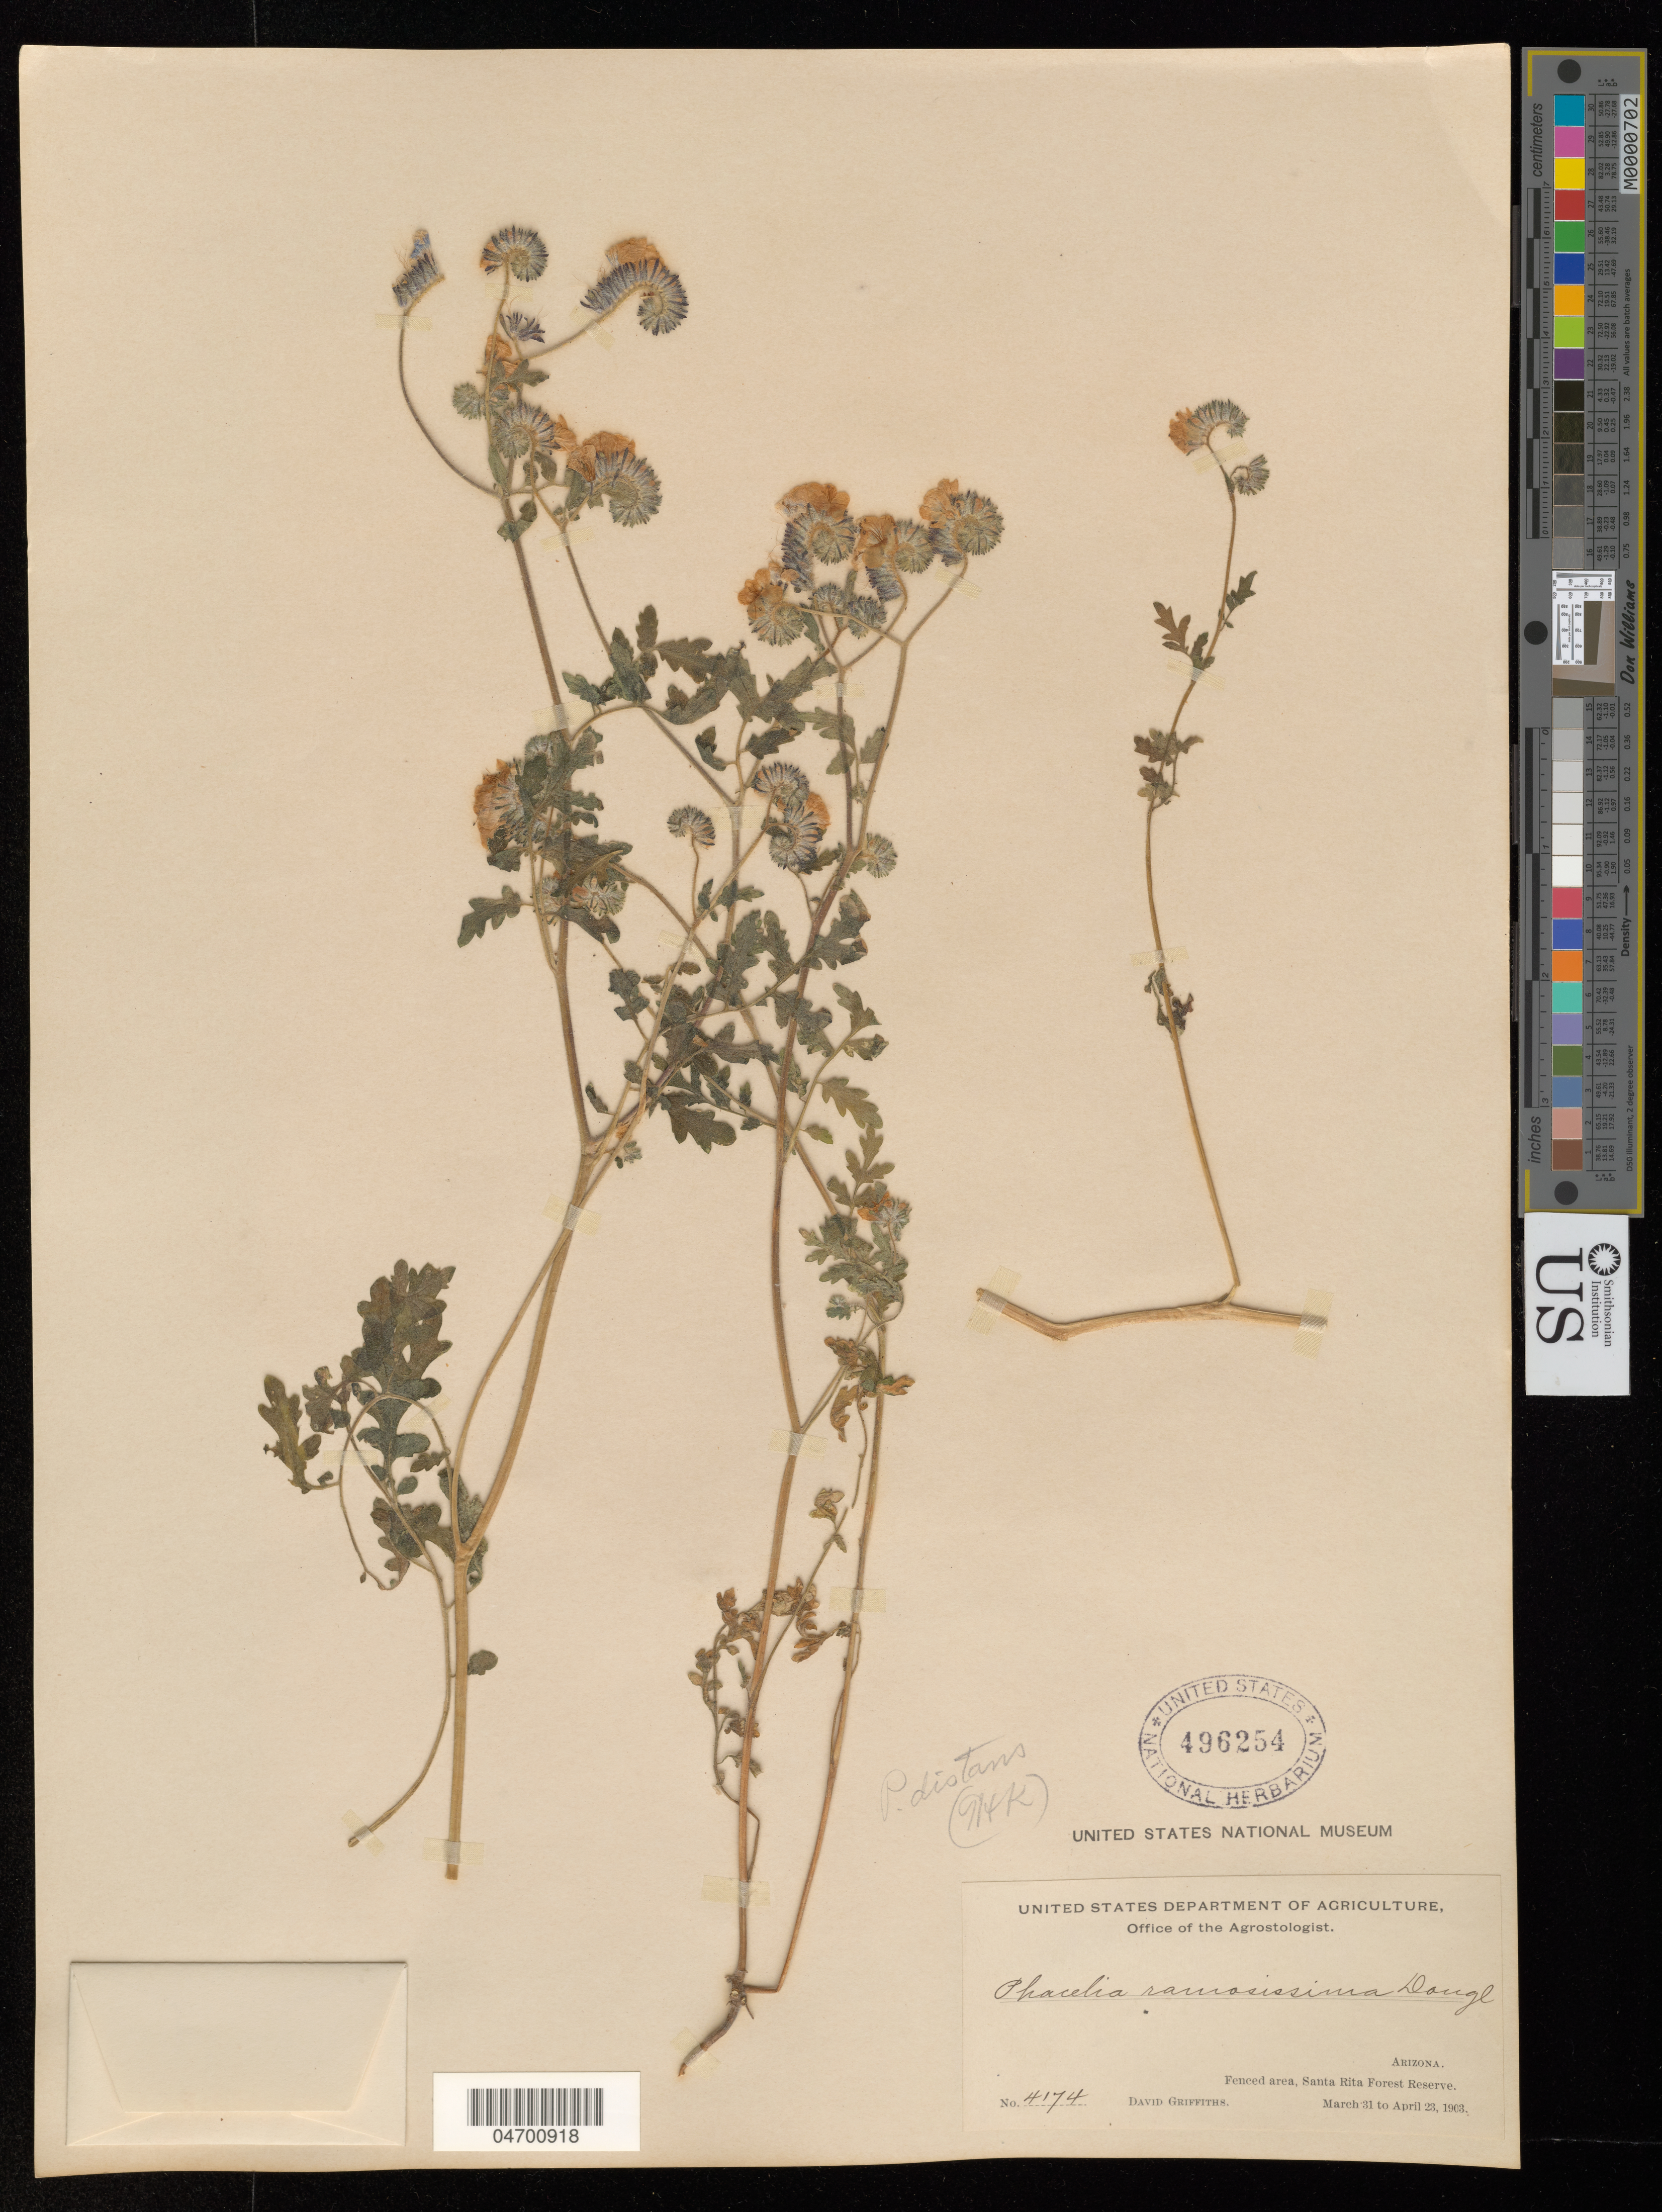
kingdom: Plantae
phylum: Tracheophyta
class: Magnoliopsida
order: Boraginales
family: Hydrophyllaceae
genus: Phacelia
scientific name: Phacelia distans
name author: Benth.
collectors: D. Griffiths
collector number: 4174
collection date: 1903-03-31/1903-04-23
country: United States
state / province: Arizona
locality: Fenced area, Santa Rita Forest Reserve.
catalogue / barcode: US 496254